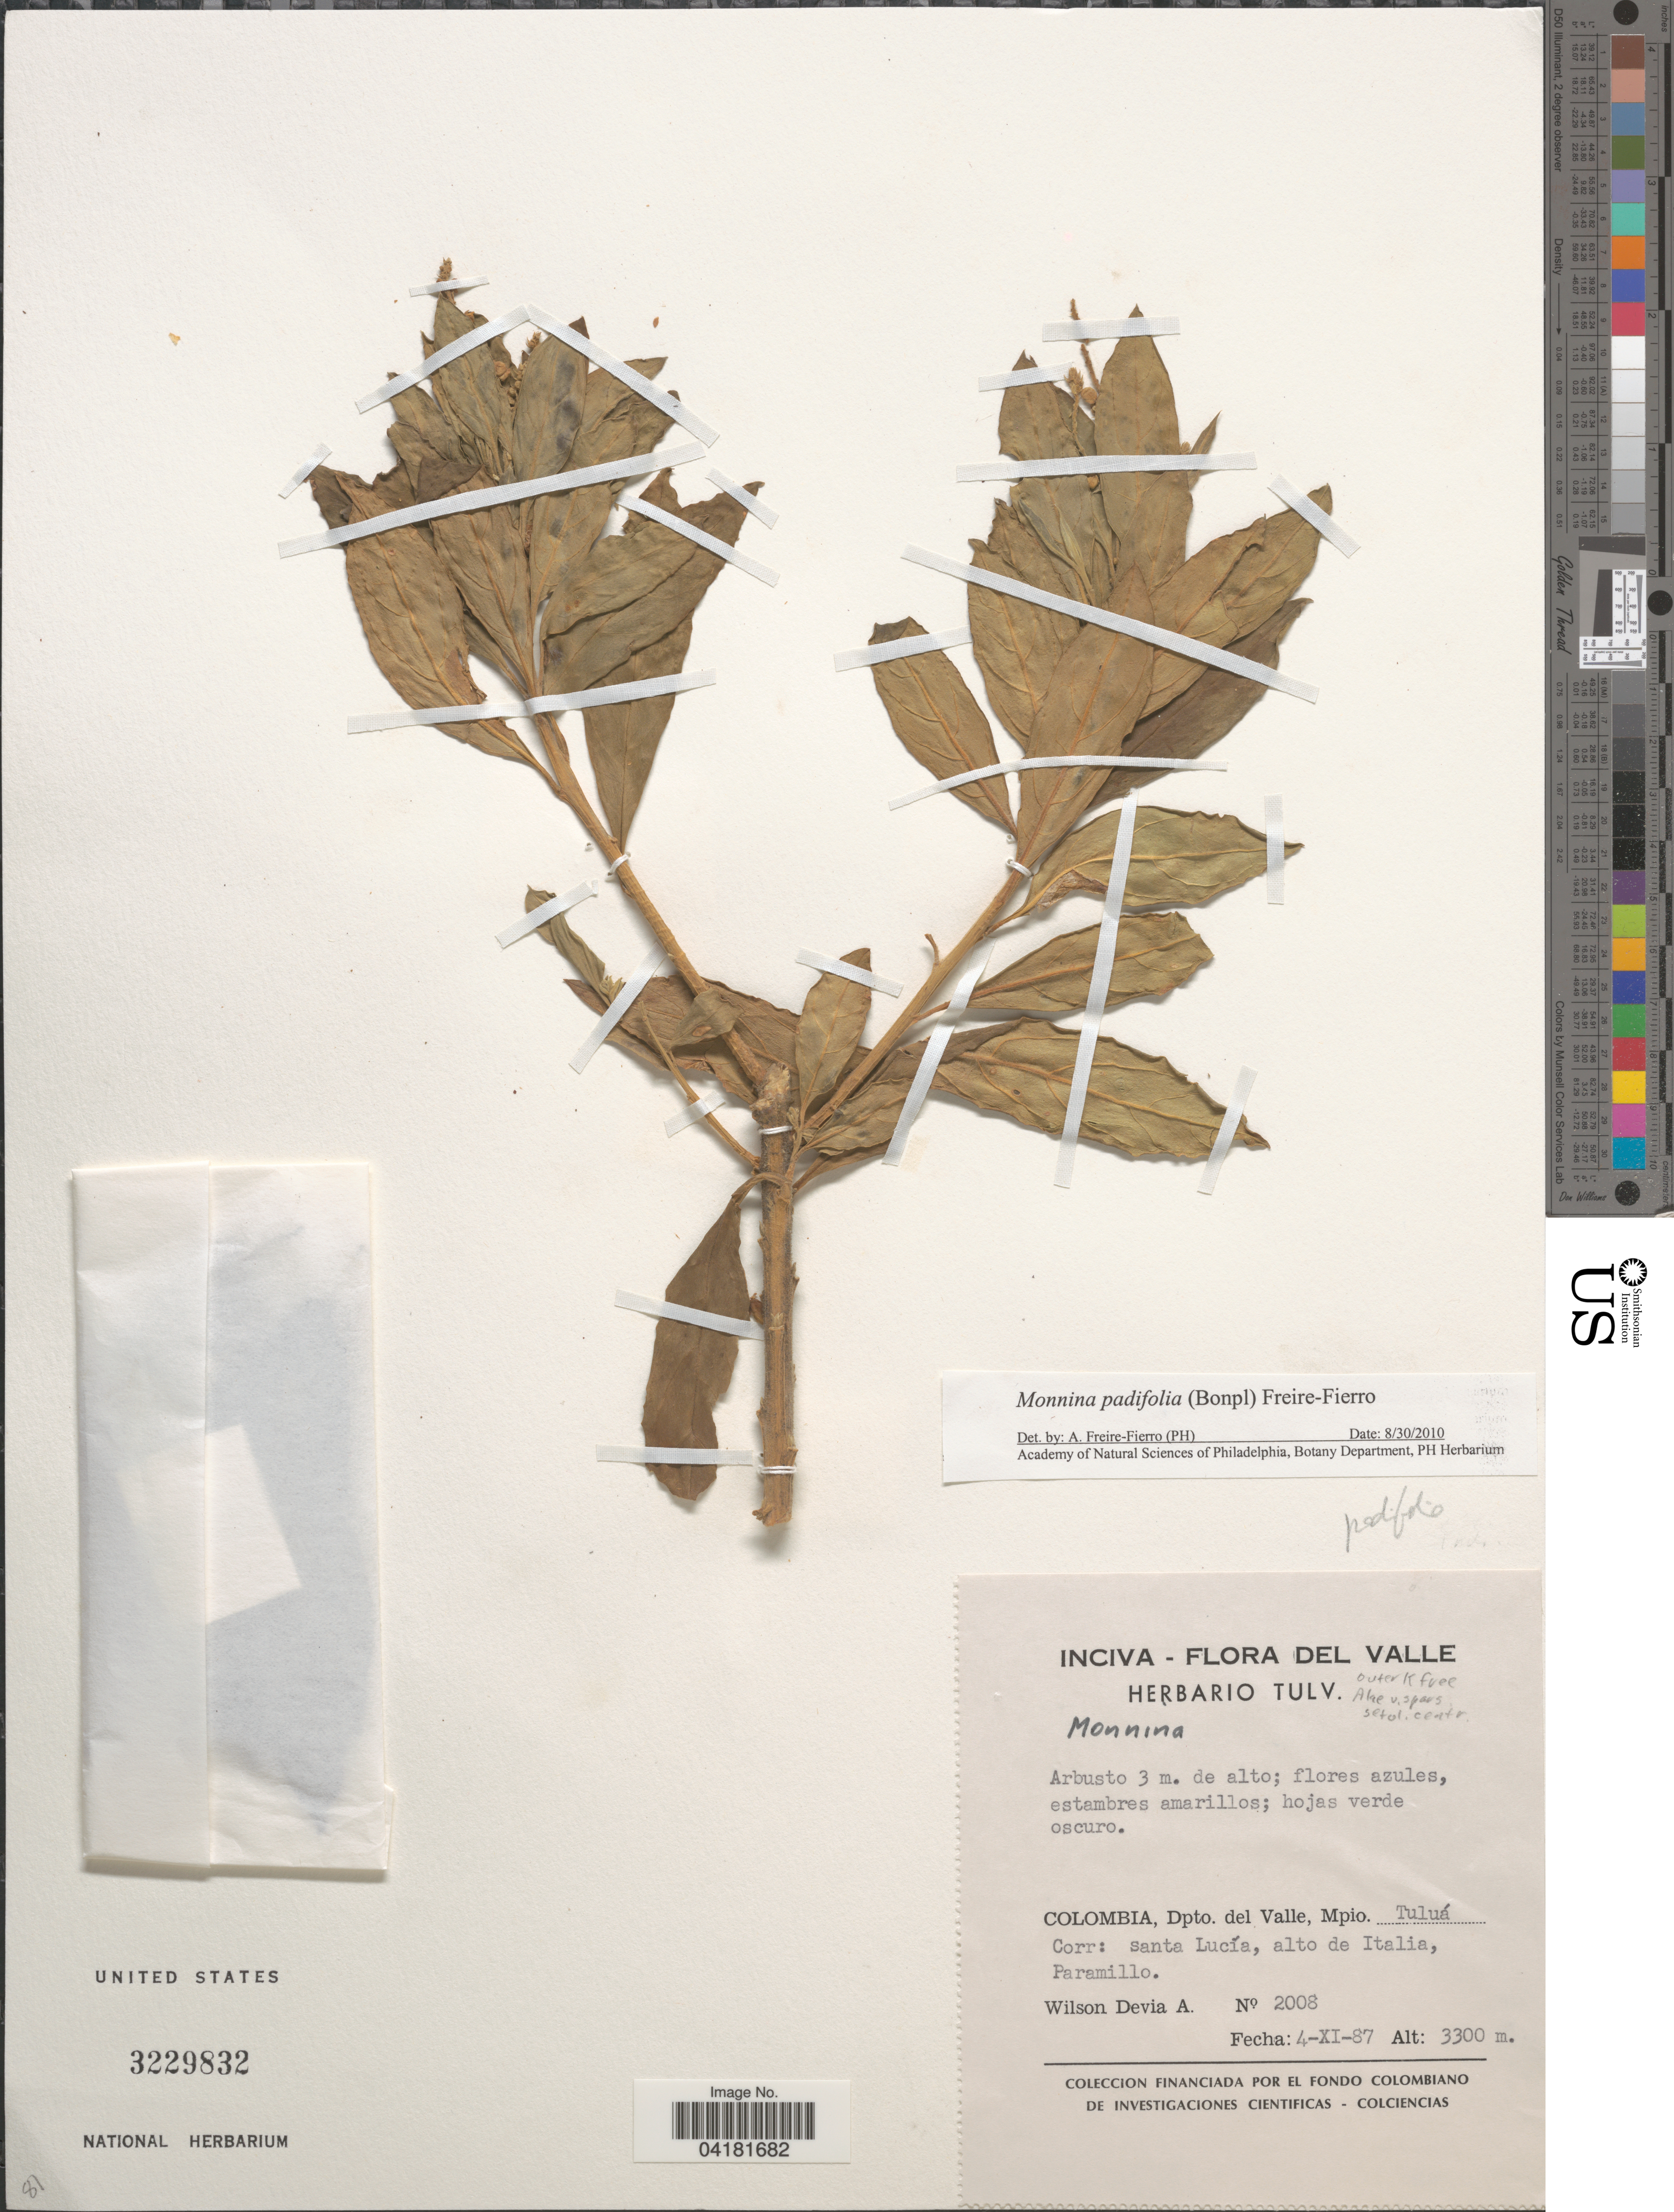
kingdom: Plantae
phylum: Tracheophyta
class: Magnoliopsida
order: Fabales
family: Polygalaceae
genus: Monnina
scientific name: Monnina padifolia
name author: (Bonpl.) Freire-Fierro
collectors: W. Devia A.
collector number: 2008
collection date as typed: Transcribed d/m/y: 4/11/87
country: Colombia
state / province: Valle del Cauca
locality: Dpto. del Valle, Mpio. Tuluá Corr: Santa Lucía, alto de Italia, Paramillo.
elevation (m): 3300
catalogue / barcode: US 3229832